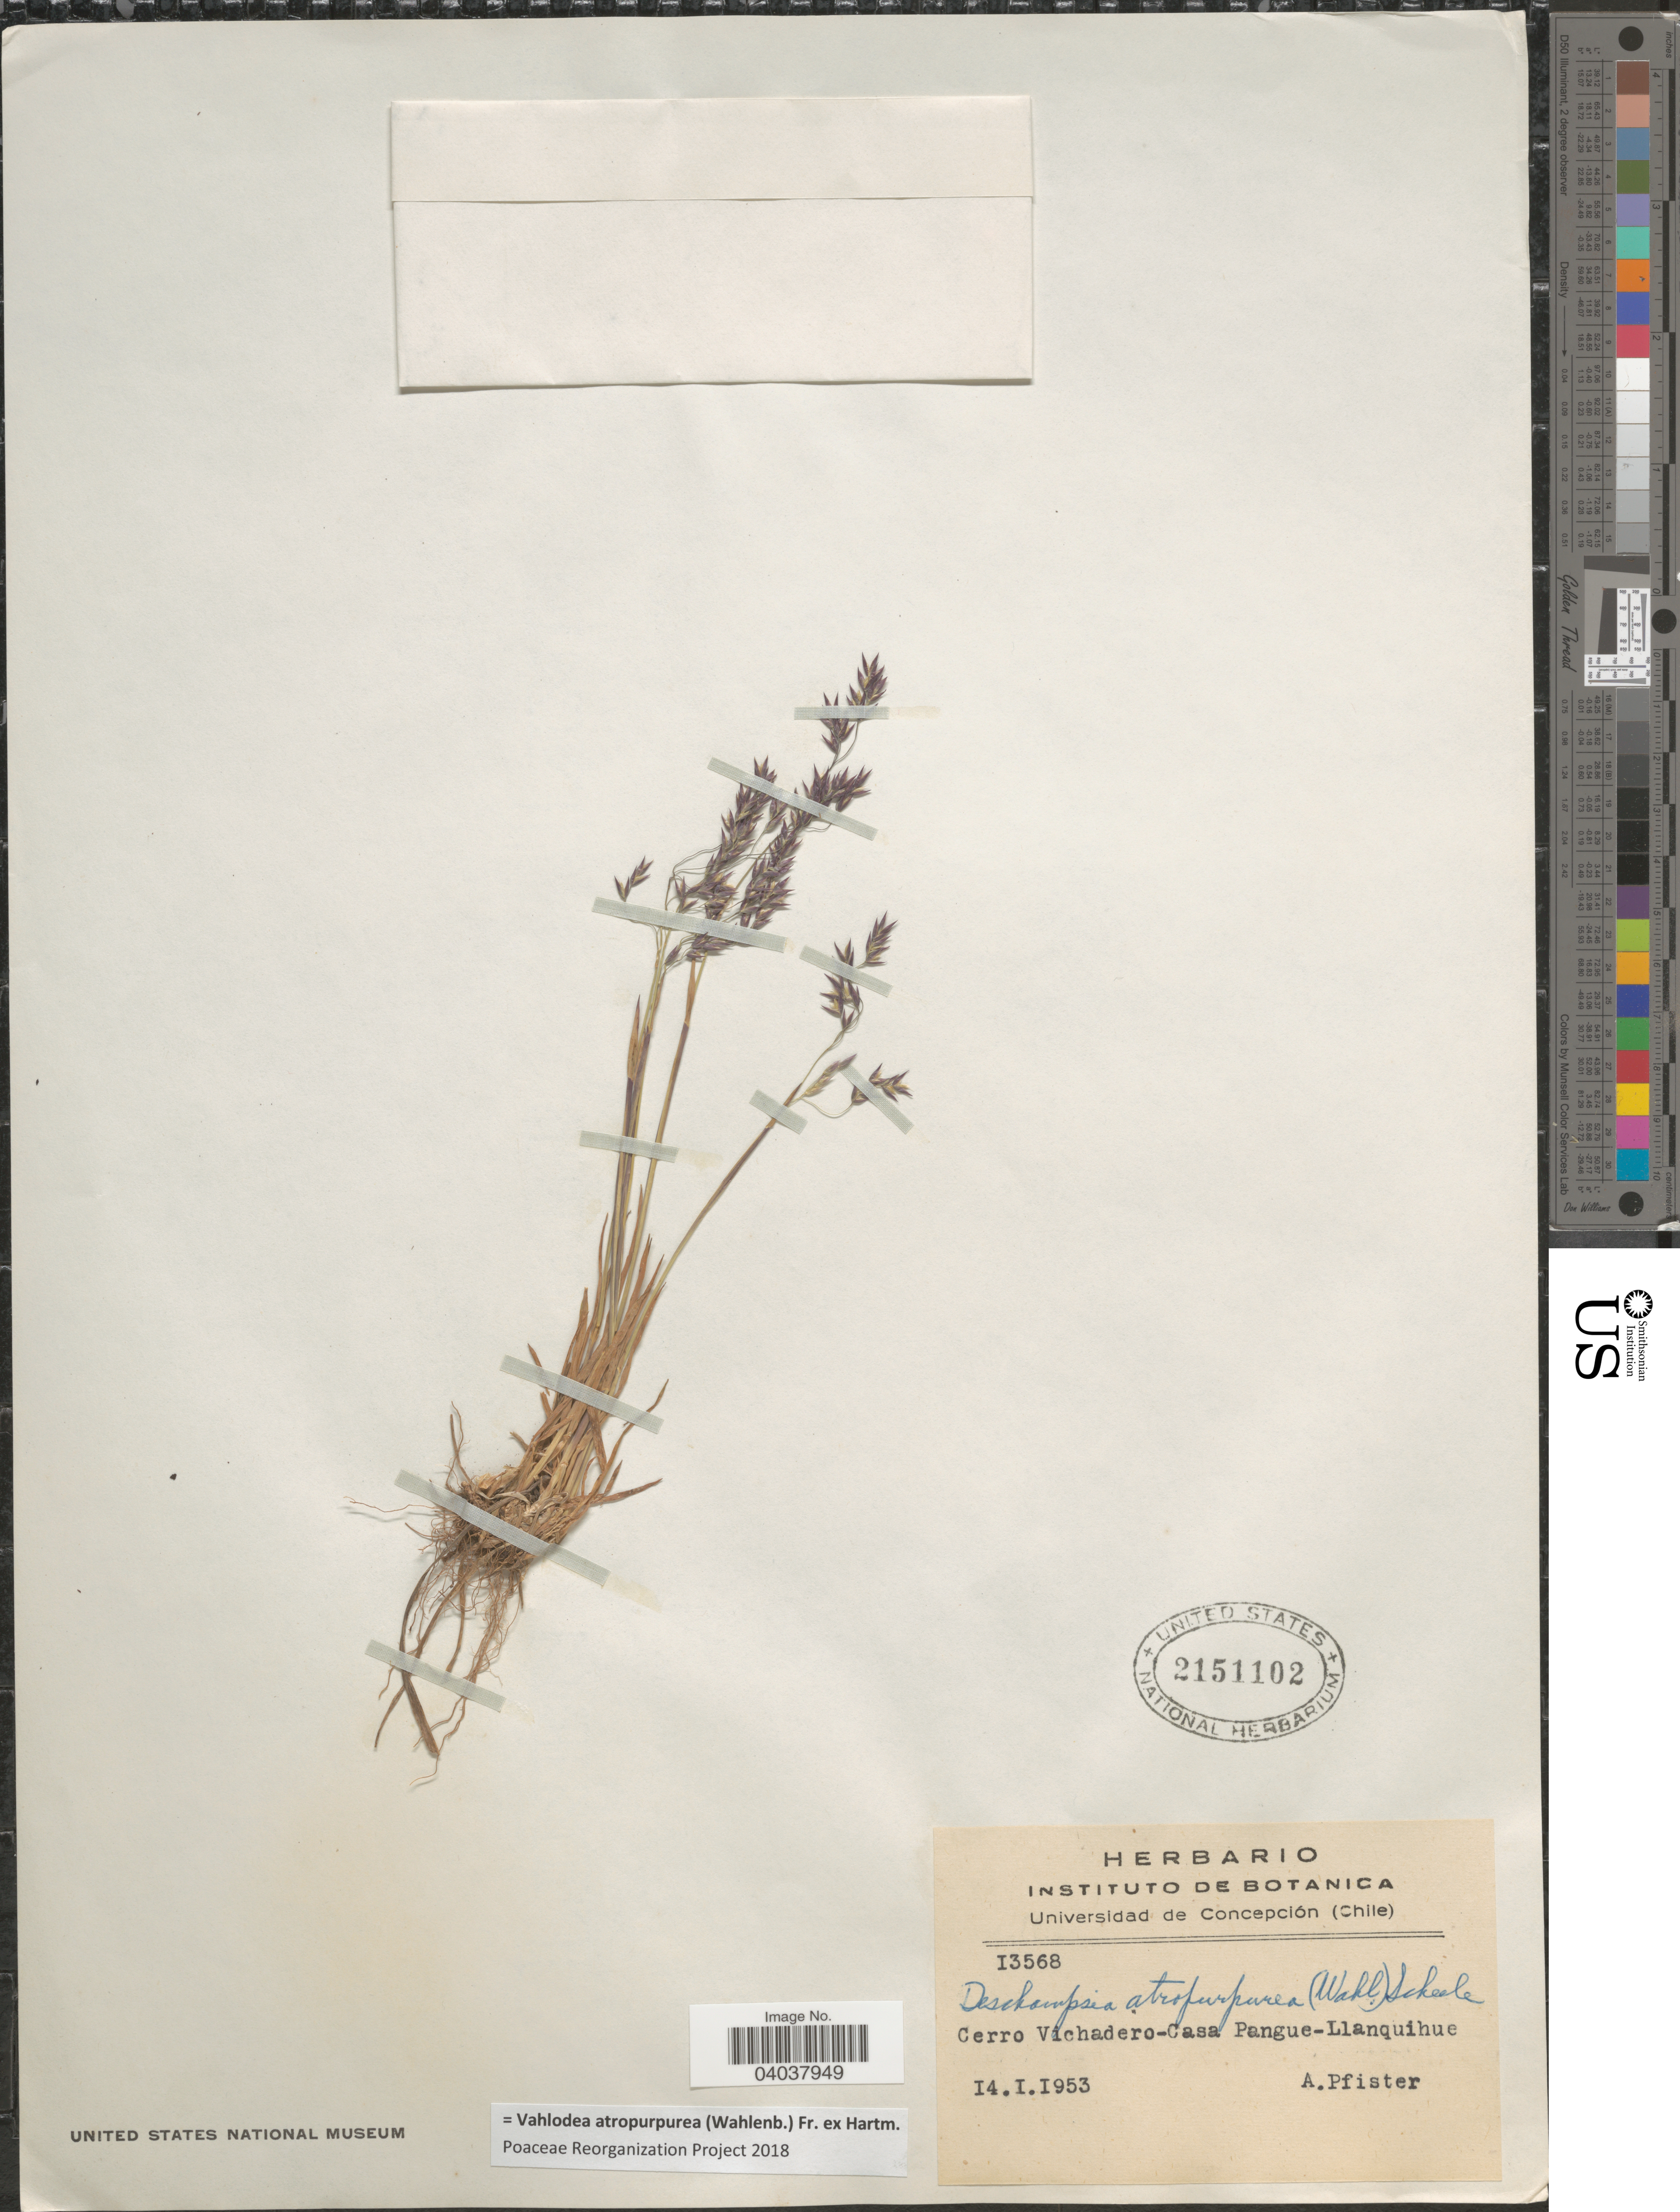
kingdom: Plantae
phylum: Tracheophyta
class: Liliopsida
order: Poales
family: Poaceae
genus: Vahlodea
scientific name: Vahlodea atropurpurea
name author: (Wahlenb.) Fr. ex Hartm.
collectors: A. Pfister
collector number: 13568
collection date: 1953-01-14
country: Chile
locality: Cerro Vichadero - Casa Pangue - Llanquihue.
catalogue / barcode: US 2151102